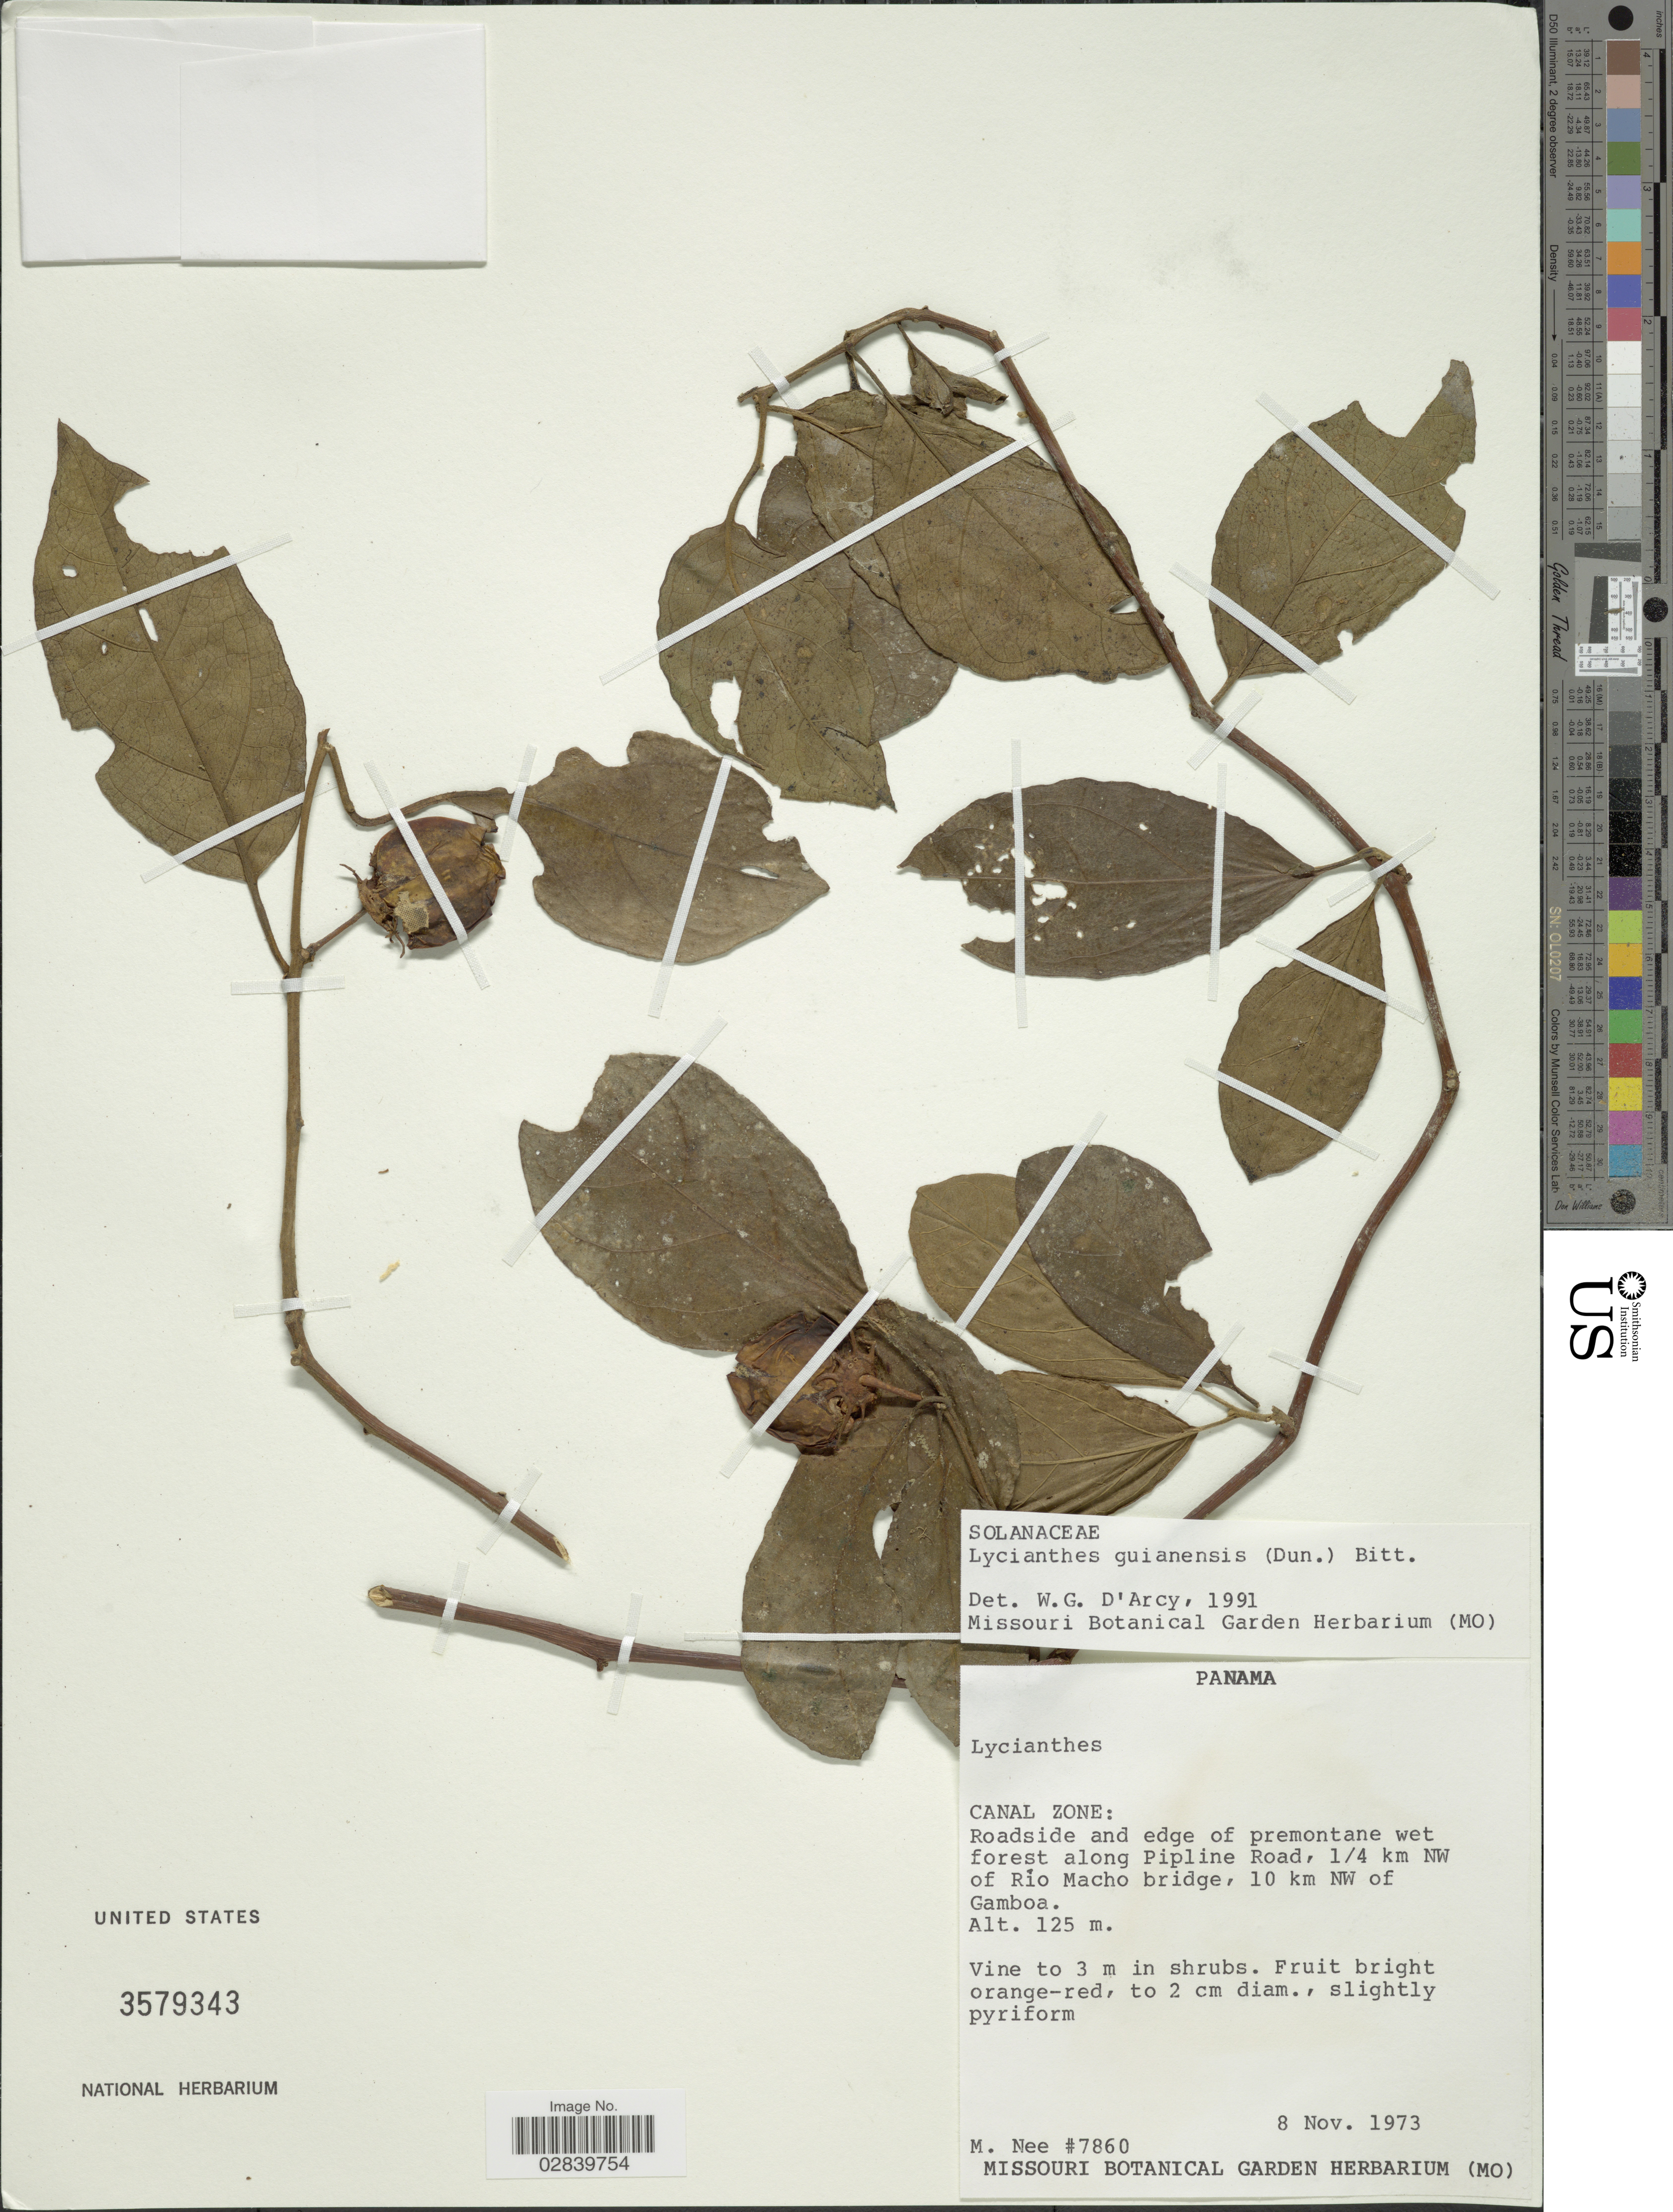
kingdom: Plantae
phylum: Tracheophyta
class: Magnoliopsida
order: Solanales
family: Solanaceae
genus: Lycianthes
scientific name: Lycianthes guianensis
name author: (Dunal) Bitter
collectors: M. Nee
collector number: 7860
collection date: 1973-11-08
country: Panama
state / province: Colón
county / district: Canal Zone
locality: Canal Zone. Roadside and edge of premontane wet forest along Pipline Road, 1/4 km NW of Río Macho bridge, 10 km NW of Gamboa.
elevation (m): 125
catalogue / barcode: US 3579343